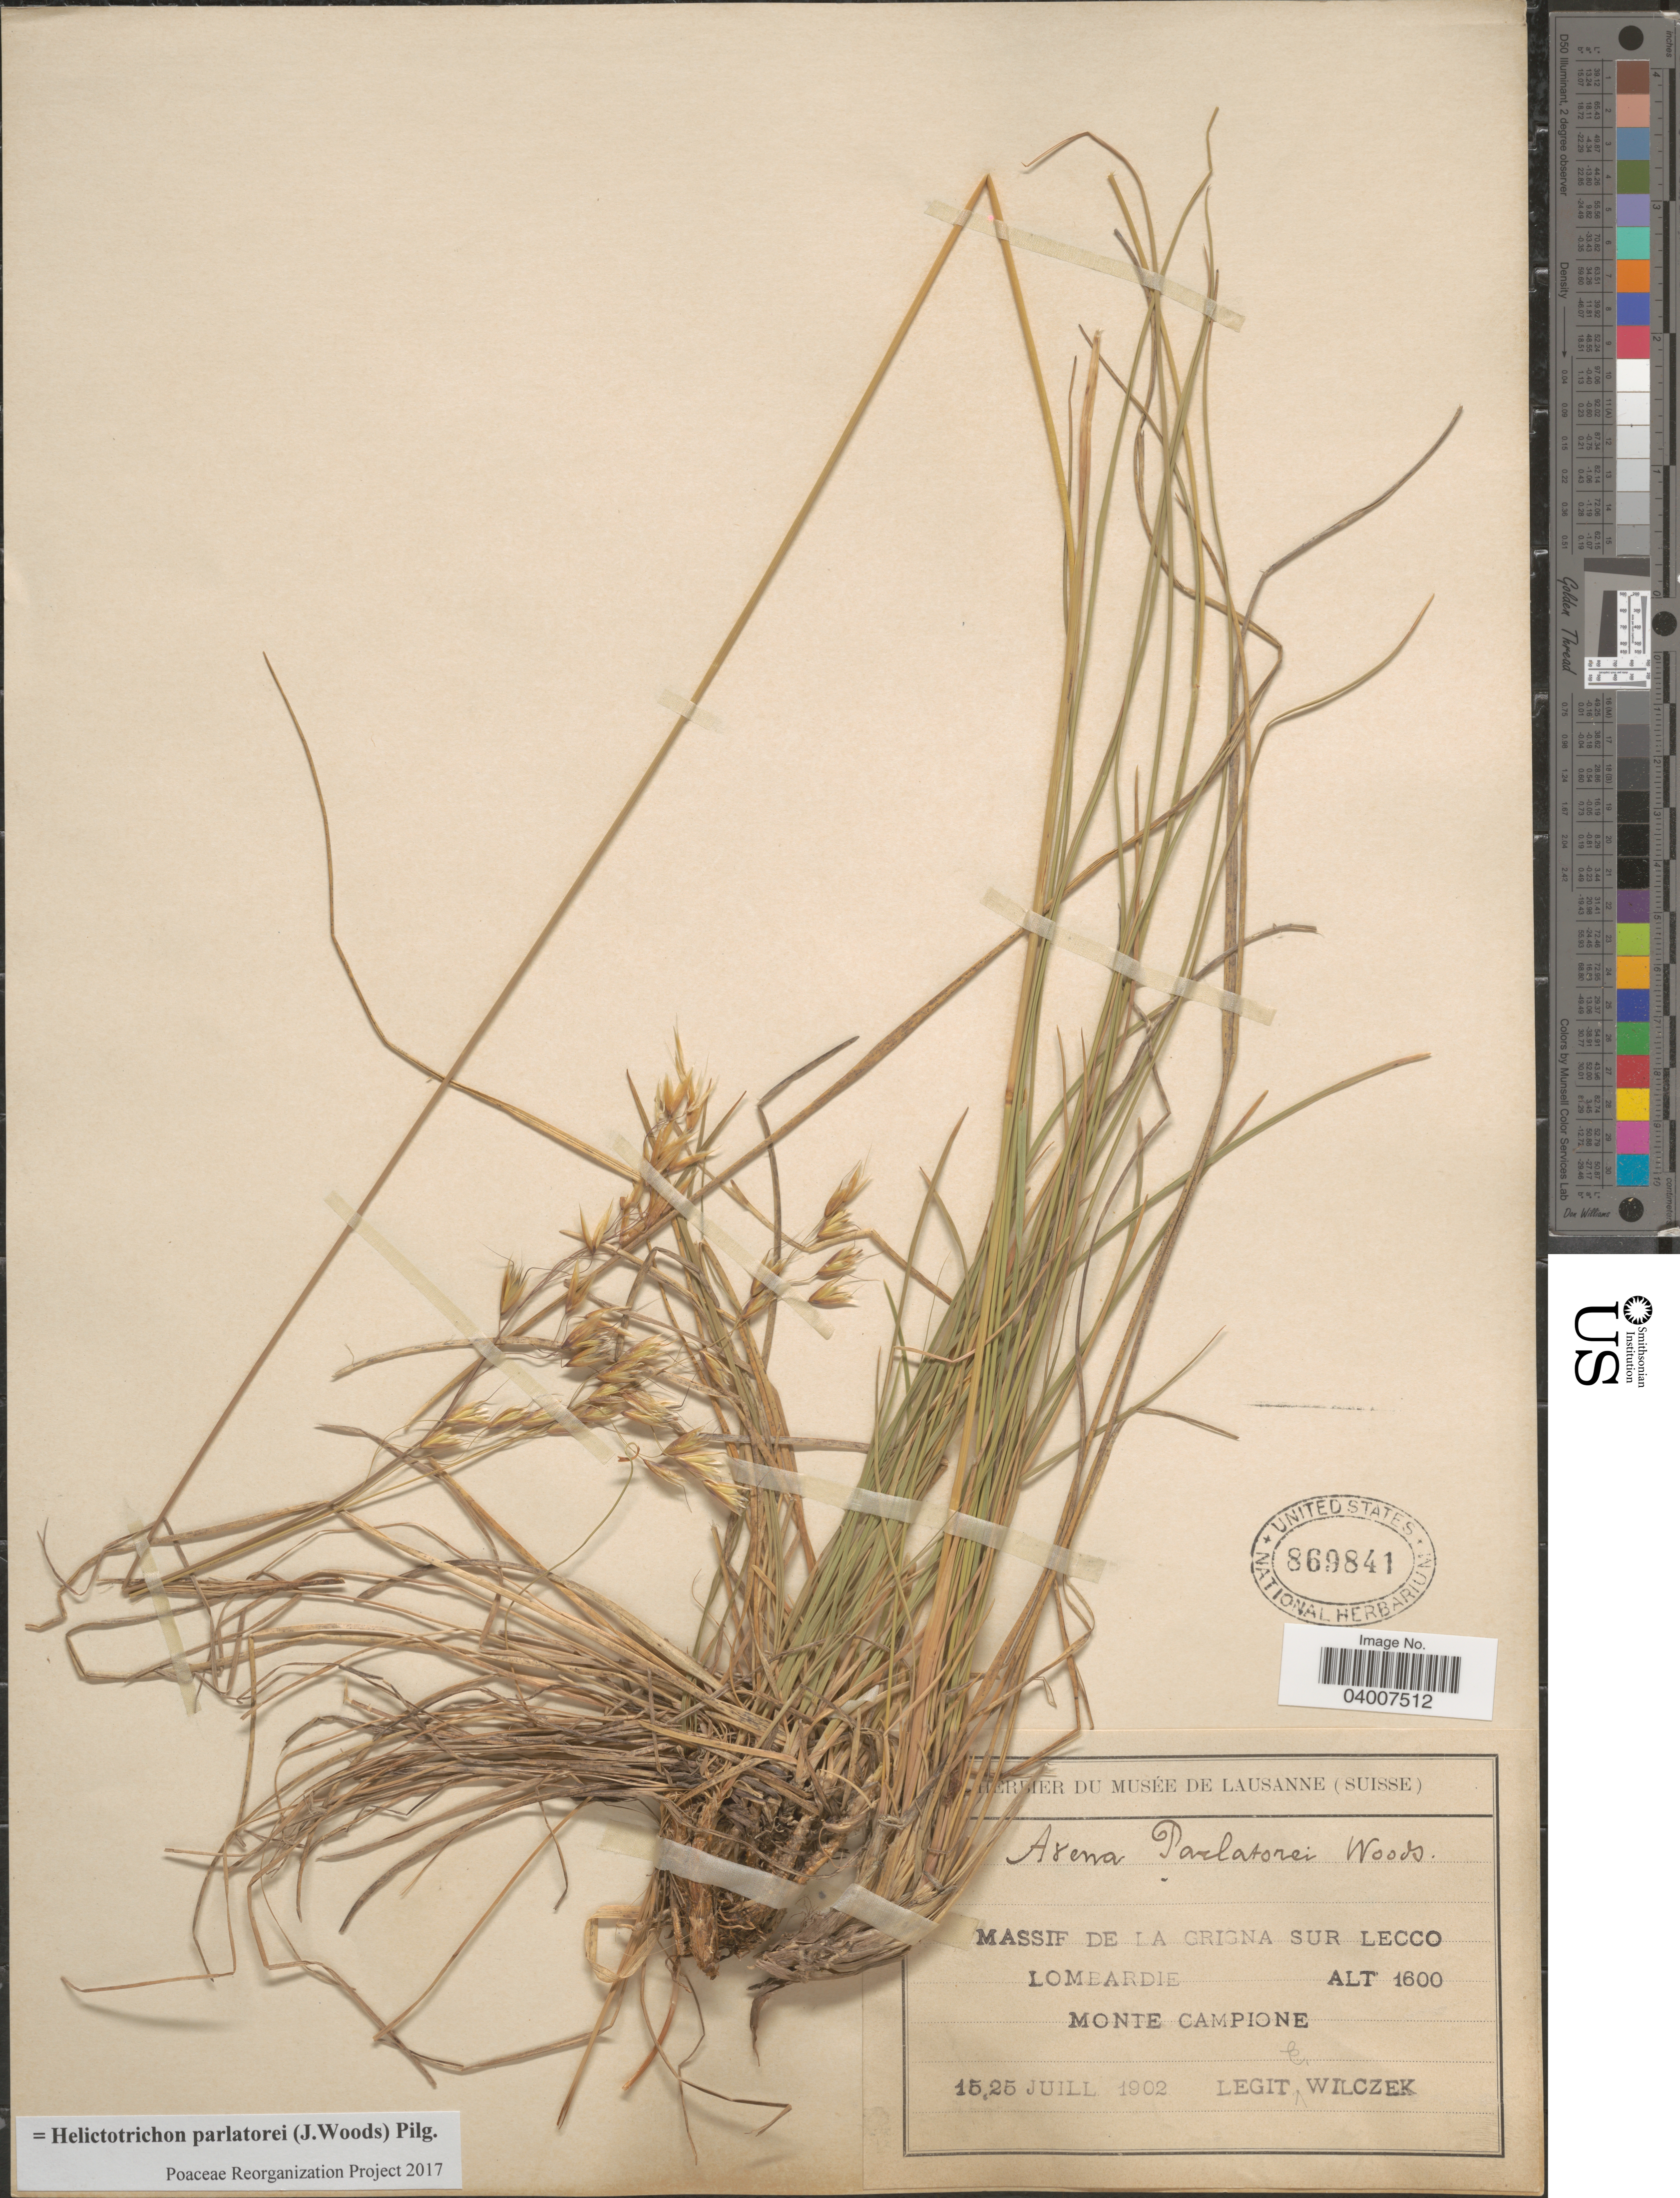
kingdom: Plantae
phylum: Tracheophyta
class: Liliopsida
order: Poales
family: Poaceae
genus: Helictotrichon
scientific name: Helictotrichon parlatorei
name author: (J. Woods) Pilg.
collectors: E. Wilczek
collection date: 1902-07-15/1902-07-25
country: Italy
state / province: Lombardy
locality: Massif de La Crigna Sur Lecco. Lombardie. Monte Campione.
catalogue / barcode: US 869841